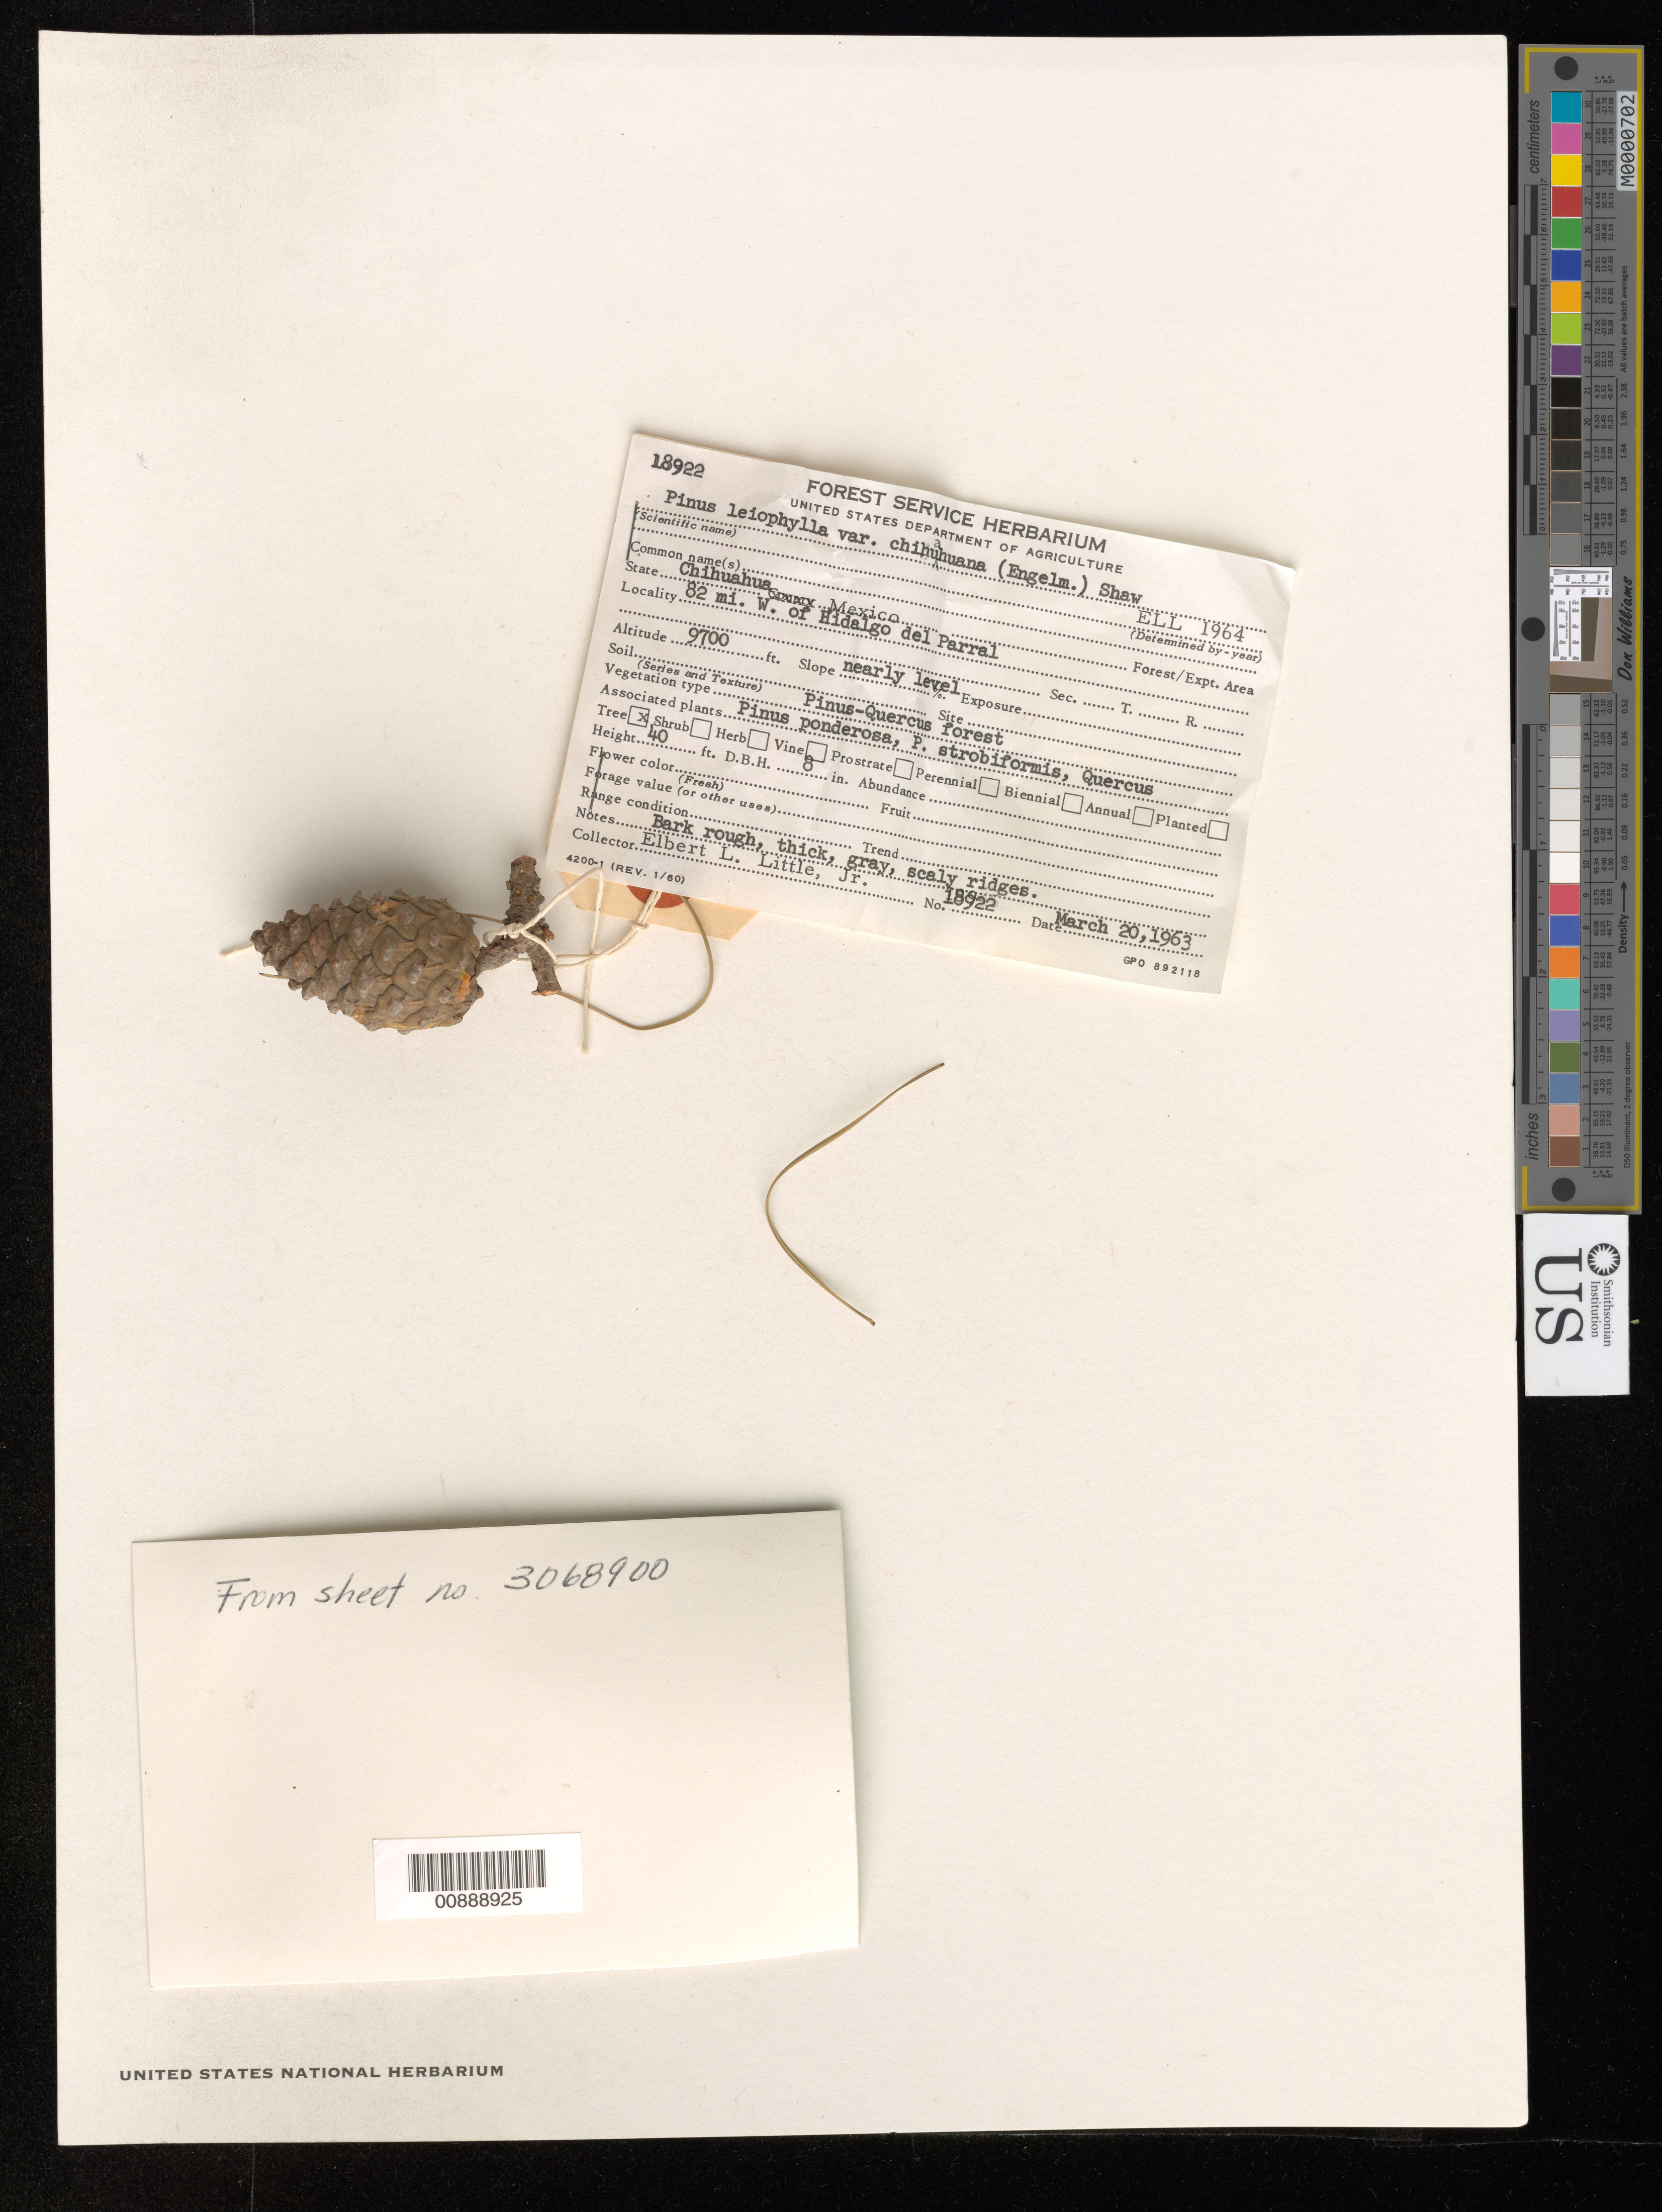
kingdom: Plantae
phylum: Tracheophyta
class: Pinopsida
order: Pinales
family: Pinaceae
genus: Pinus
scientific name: Pinus leiophylla var. chihuahuana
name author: (Engelm.) Shaw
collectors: E. L. Little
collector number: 18922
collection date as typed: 20 Mar 1963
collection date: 1963-03-20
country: Mexico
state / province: Chihuahua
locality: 82 mi. W of Hidalgo del Parral, Chihuahua.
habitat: Pinus-Quercus forest. Slope nearly level. Assoc. plants: Pinus ponderosa, P. strobiformis, Quercus.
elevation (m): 2957